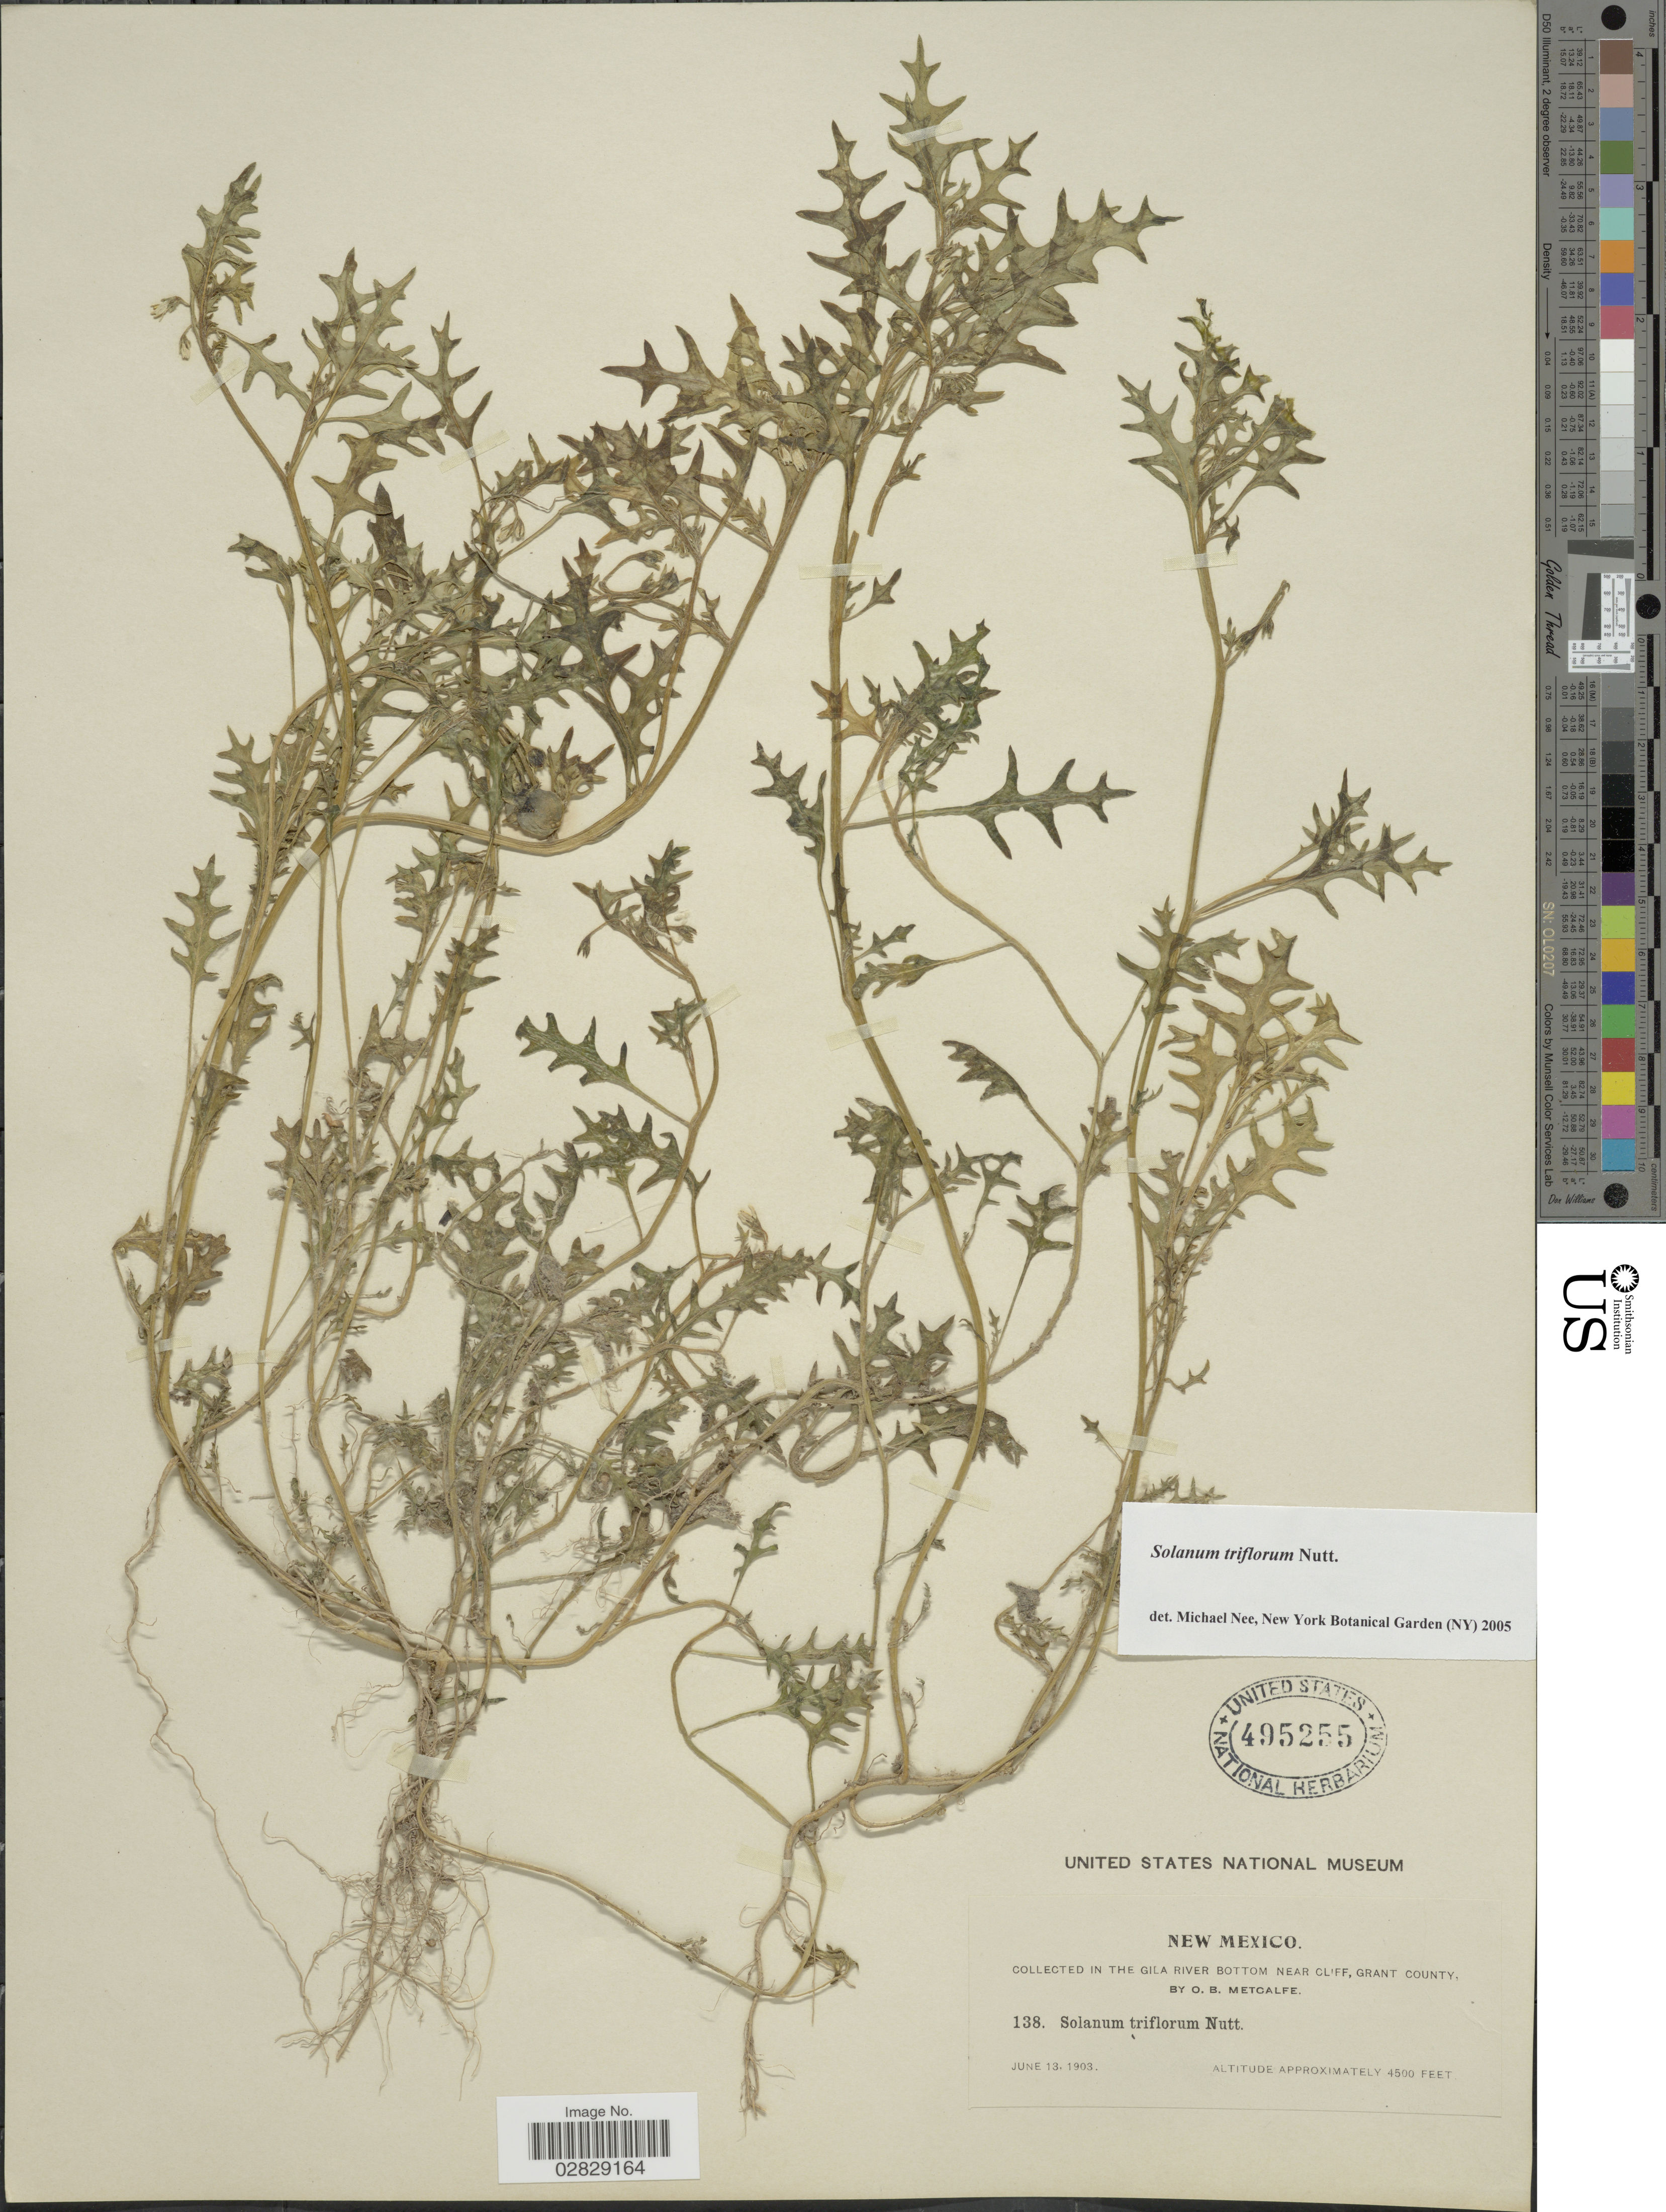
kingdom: Plantae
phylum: Tracheophyta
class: Magnoliopsida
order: Solanales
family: Solanaceae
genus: Solanum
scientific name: Solanum triflorum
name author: Nutt.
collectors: O. B. Metcalfe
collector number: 138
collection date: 1903-06-13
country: United States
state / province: New Mexico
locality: In the Gila River bottom near cliff, Grant County.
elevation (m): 1372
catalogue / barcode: US 495255